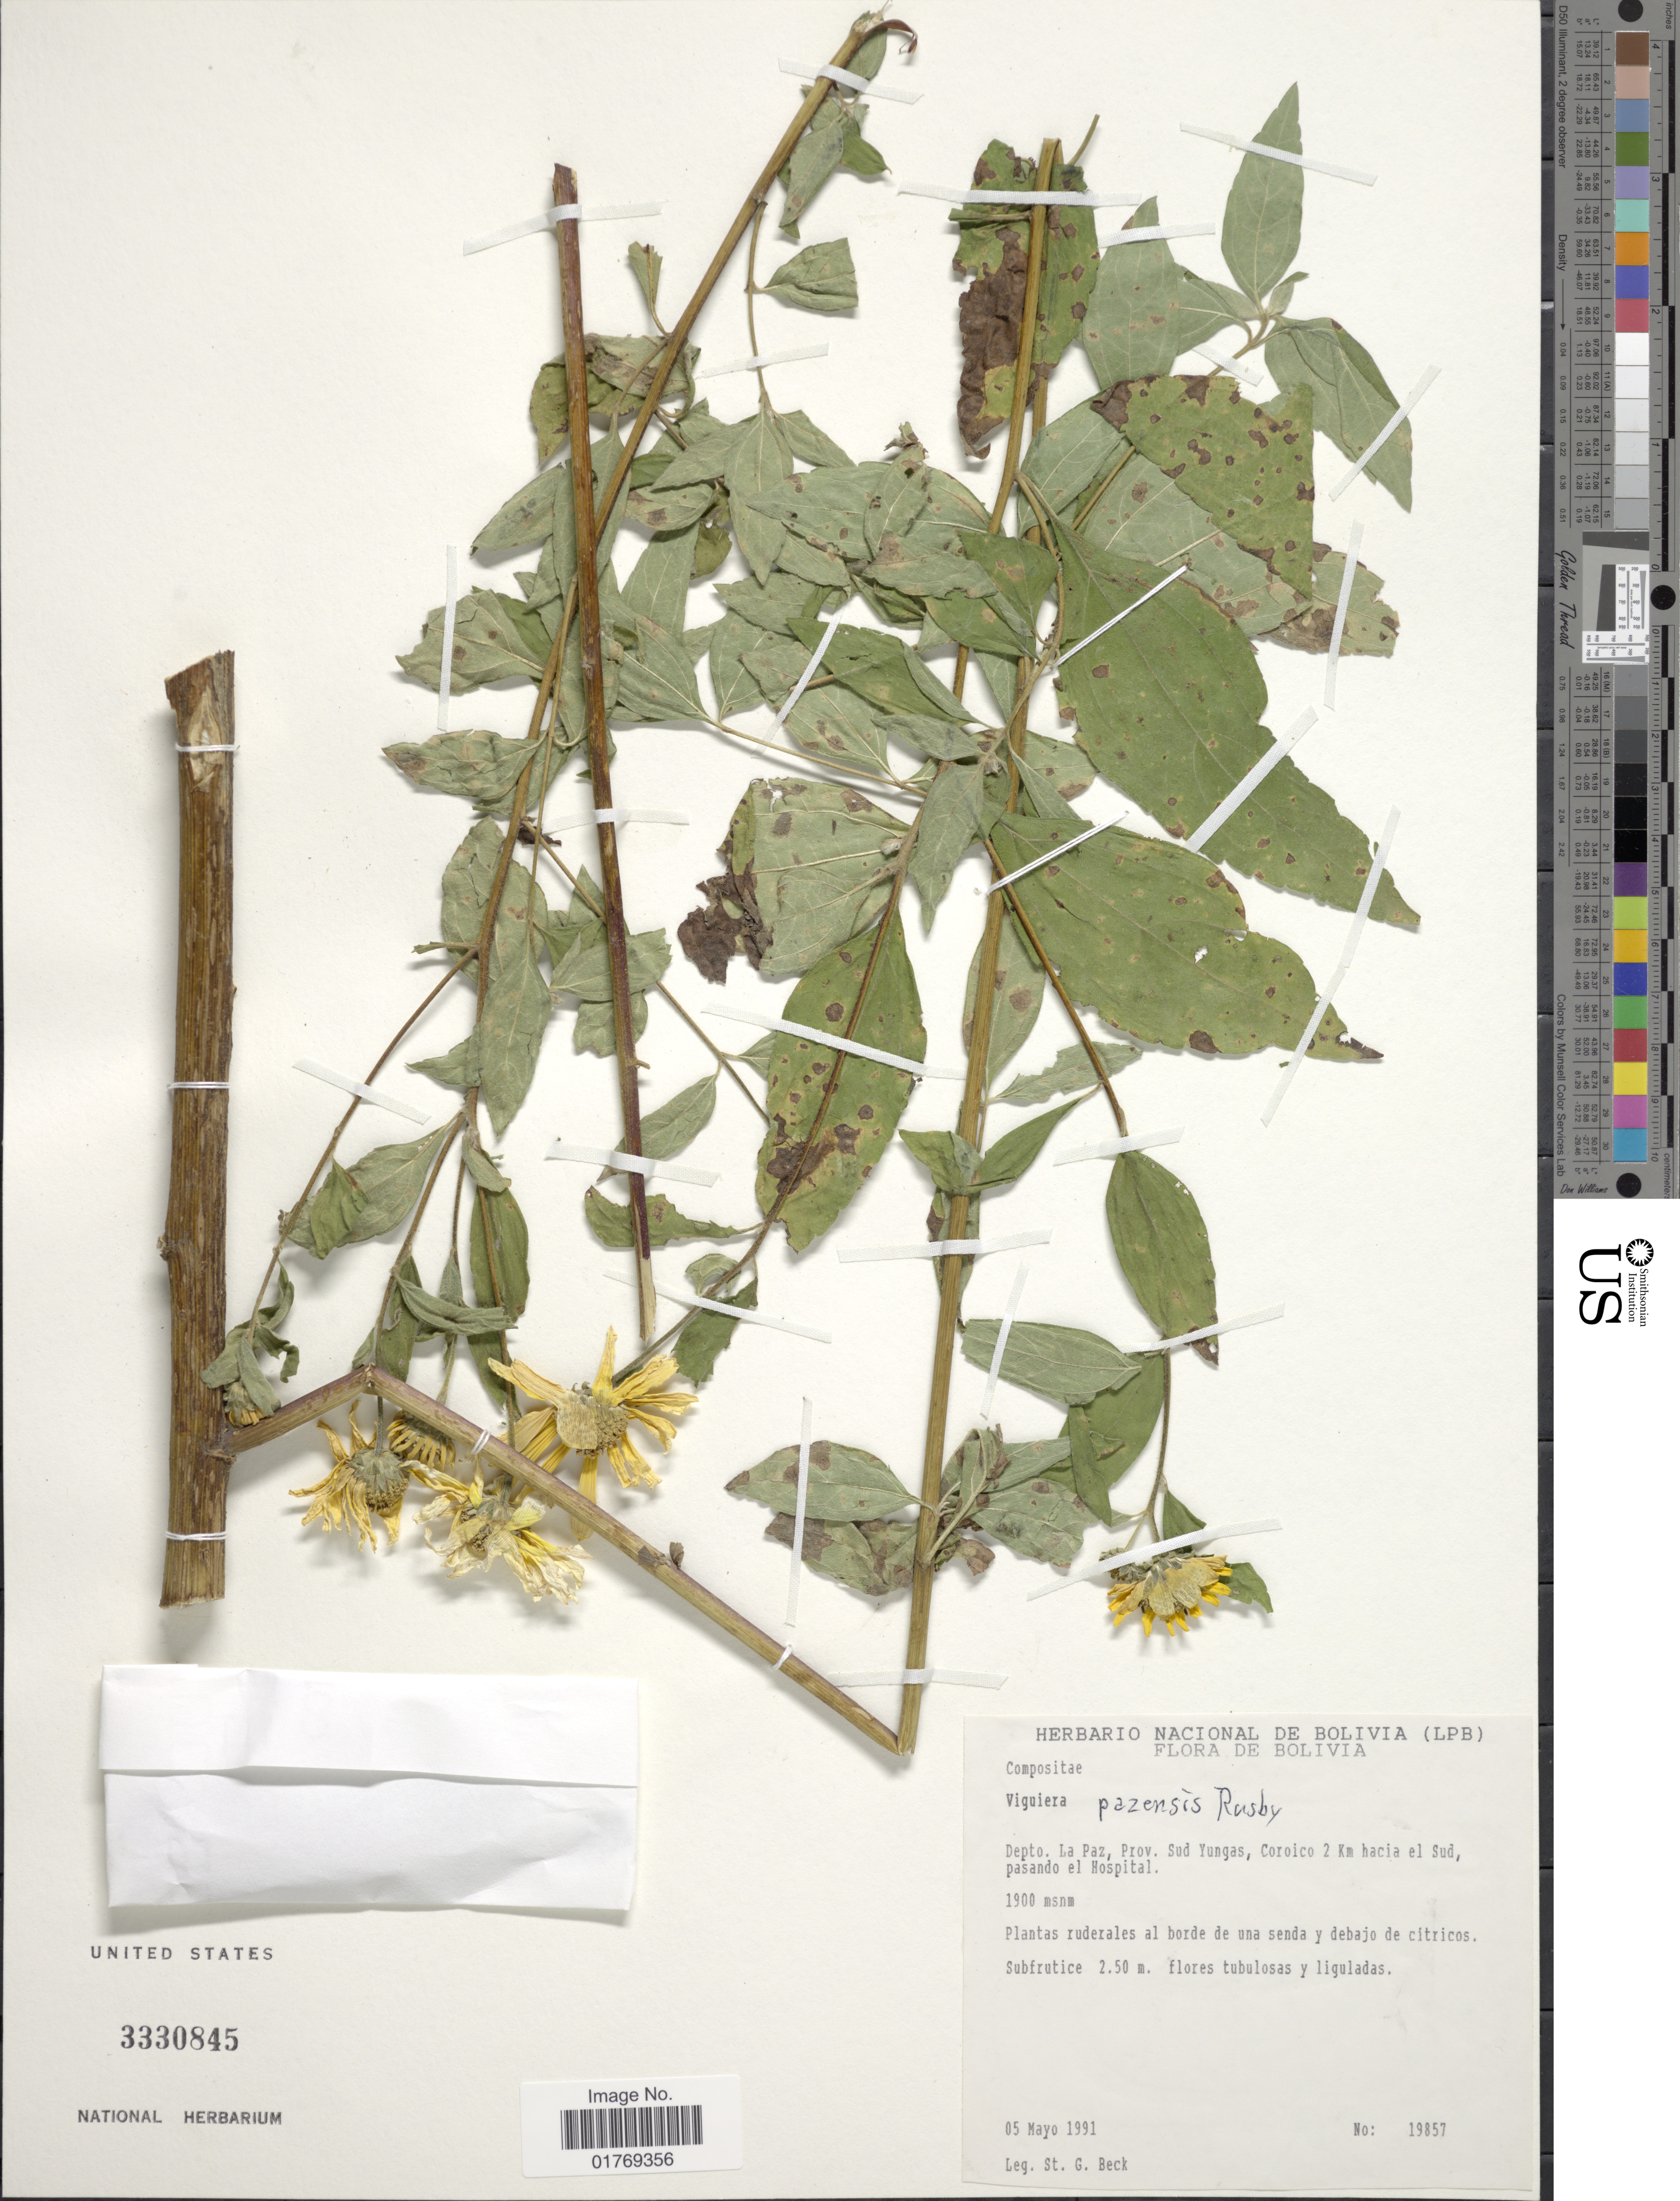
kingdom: Plantae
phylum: Tracheophyta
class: Magnoliopsida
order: Asterales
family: Asteraceae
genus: Viguiera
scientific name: Viguiera sp.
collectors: S. G. Beck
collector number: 19857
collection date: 1991-05-05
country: Bolivia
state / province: La Paz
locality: Depto. La Paz, Prov. Sud Yungas, Coroico 2 Km hacia el Sud, pasando el Hospital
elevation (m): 1900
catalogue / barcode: US 3330845